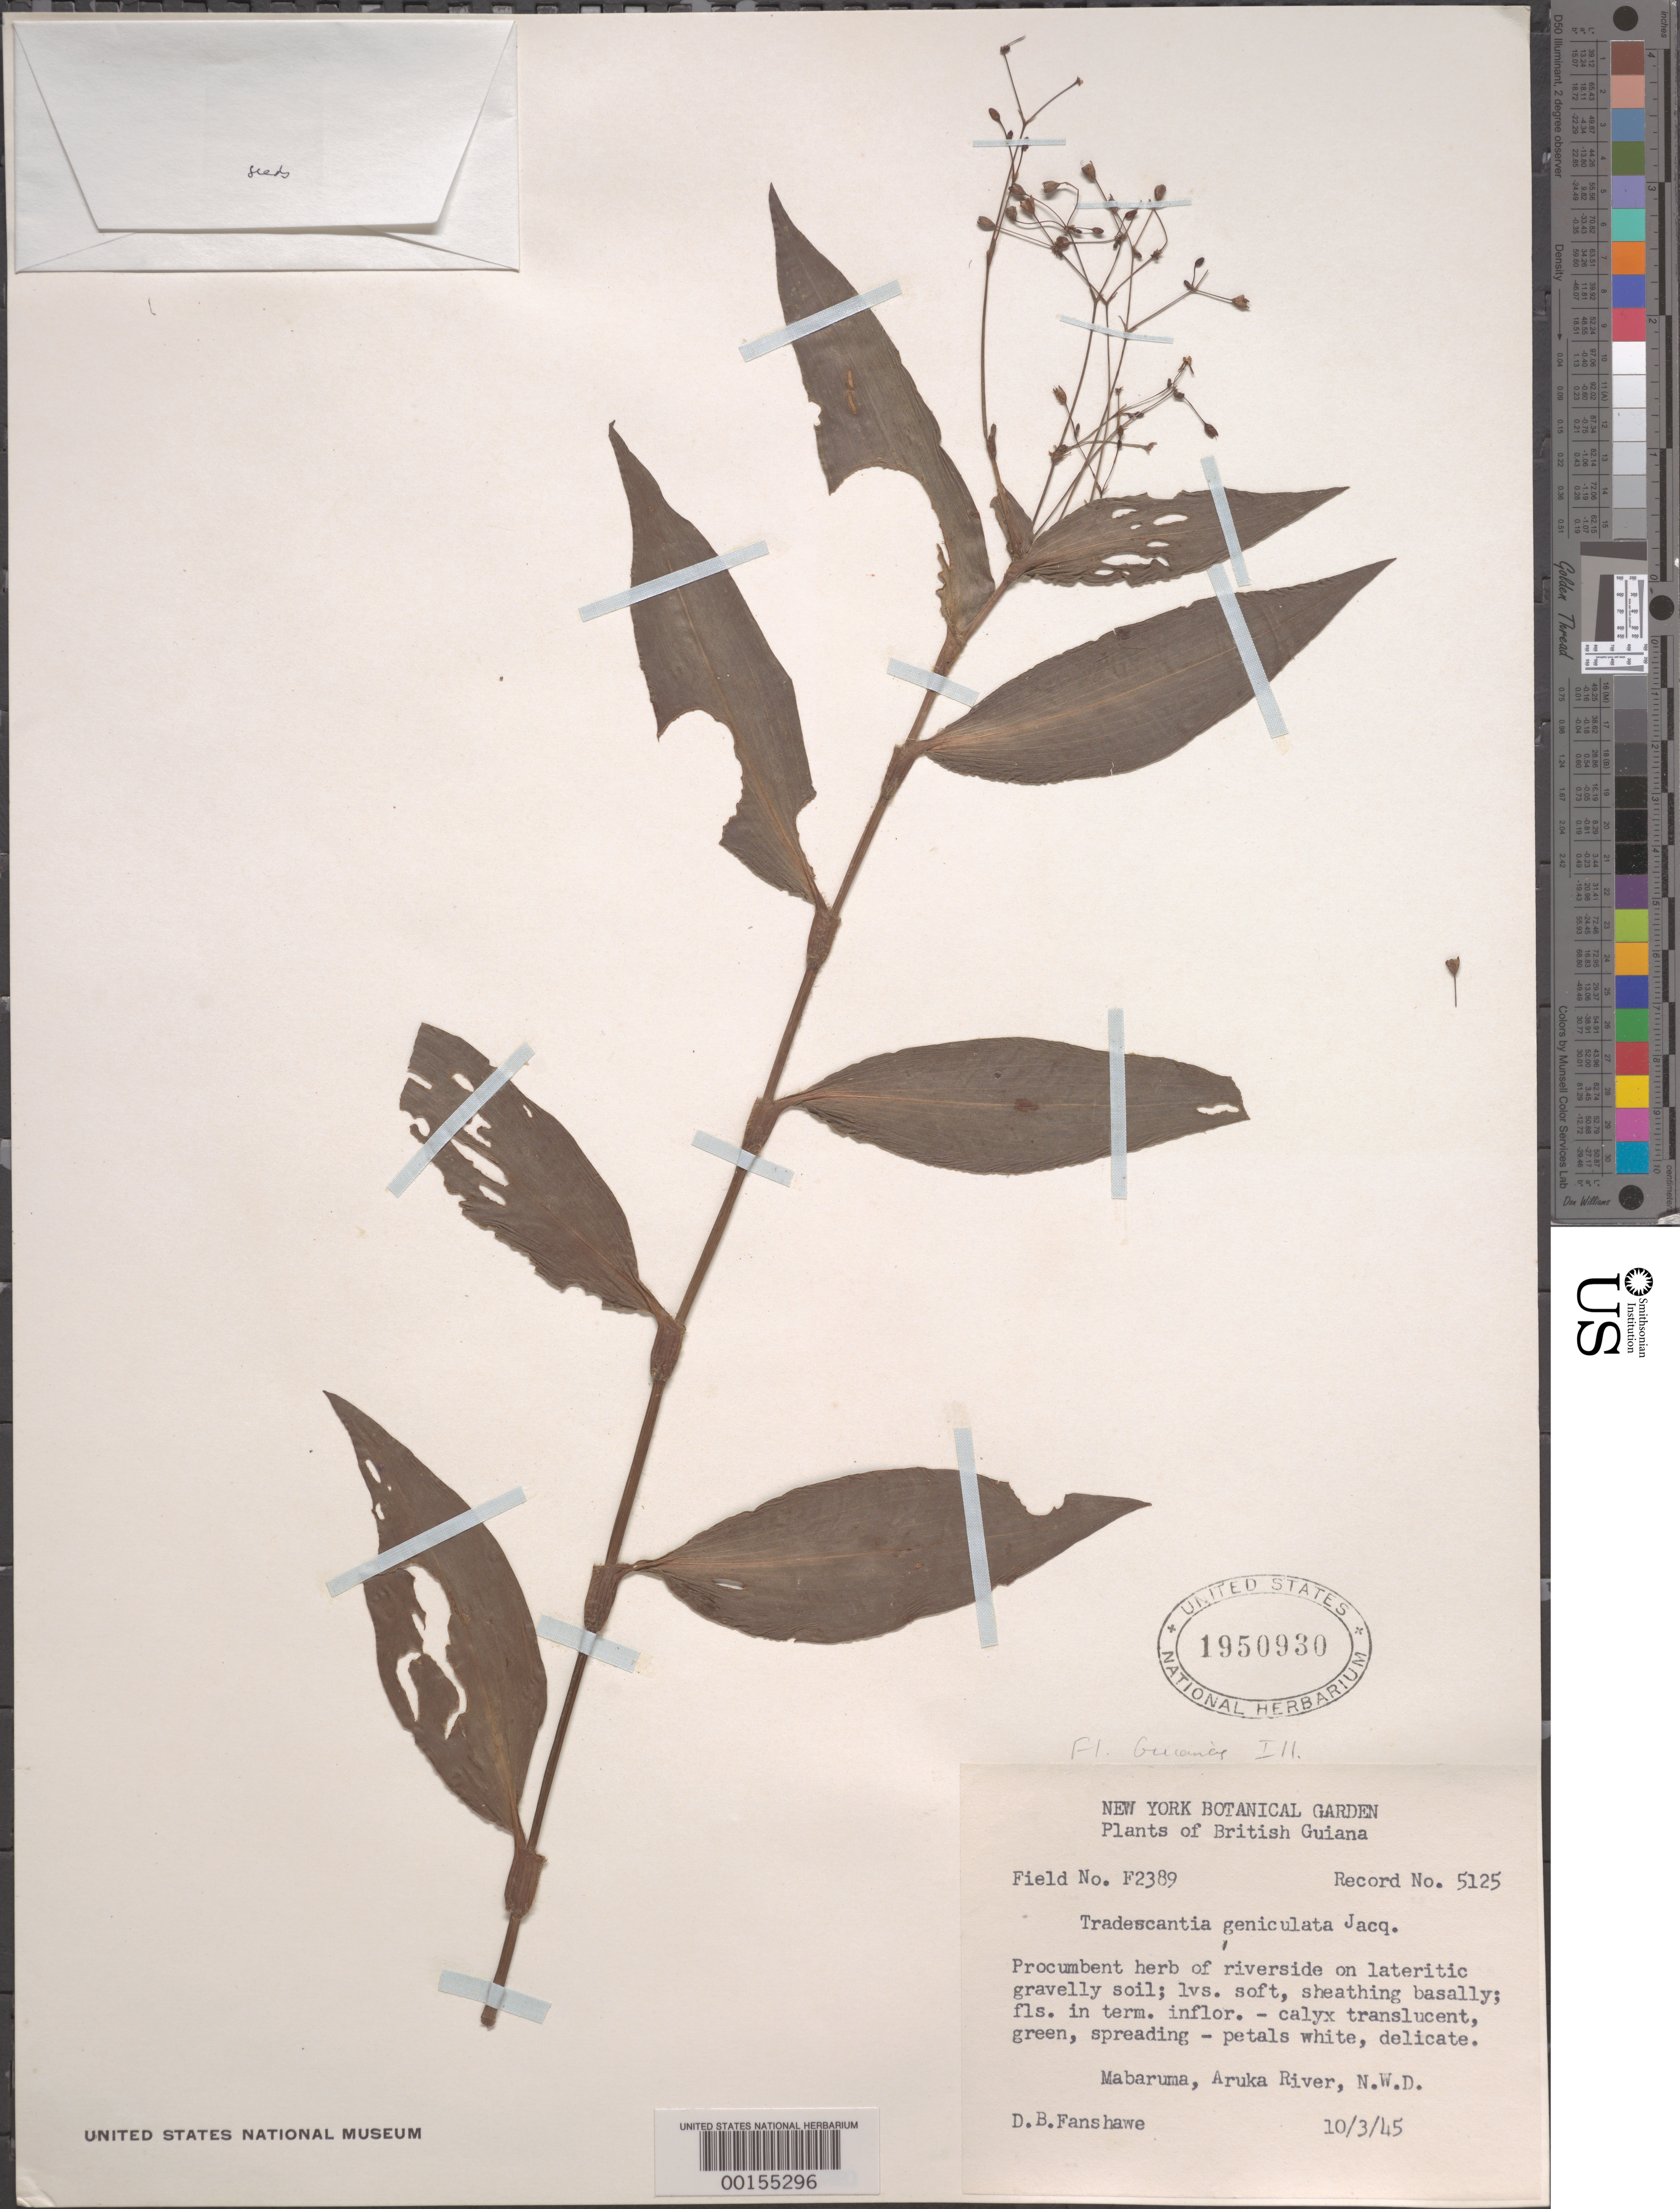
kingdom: Plantae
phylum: Tracheophyta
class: Liliopsida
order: Commelinales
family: Commelinaceae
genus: Gibasis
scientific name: Gibasis geniculata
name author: (Jacq.) Rohweder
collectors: D. B. Fanshawe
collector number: F2389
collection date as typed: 10 Mar 1945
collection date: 1945-03-10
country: Guyana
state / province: Barima-Waini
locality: Northwest dist., mabaruma, aruka river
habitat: Riverbank; lateritic gravelly soil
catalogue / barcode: US 1950930